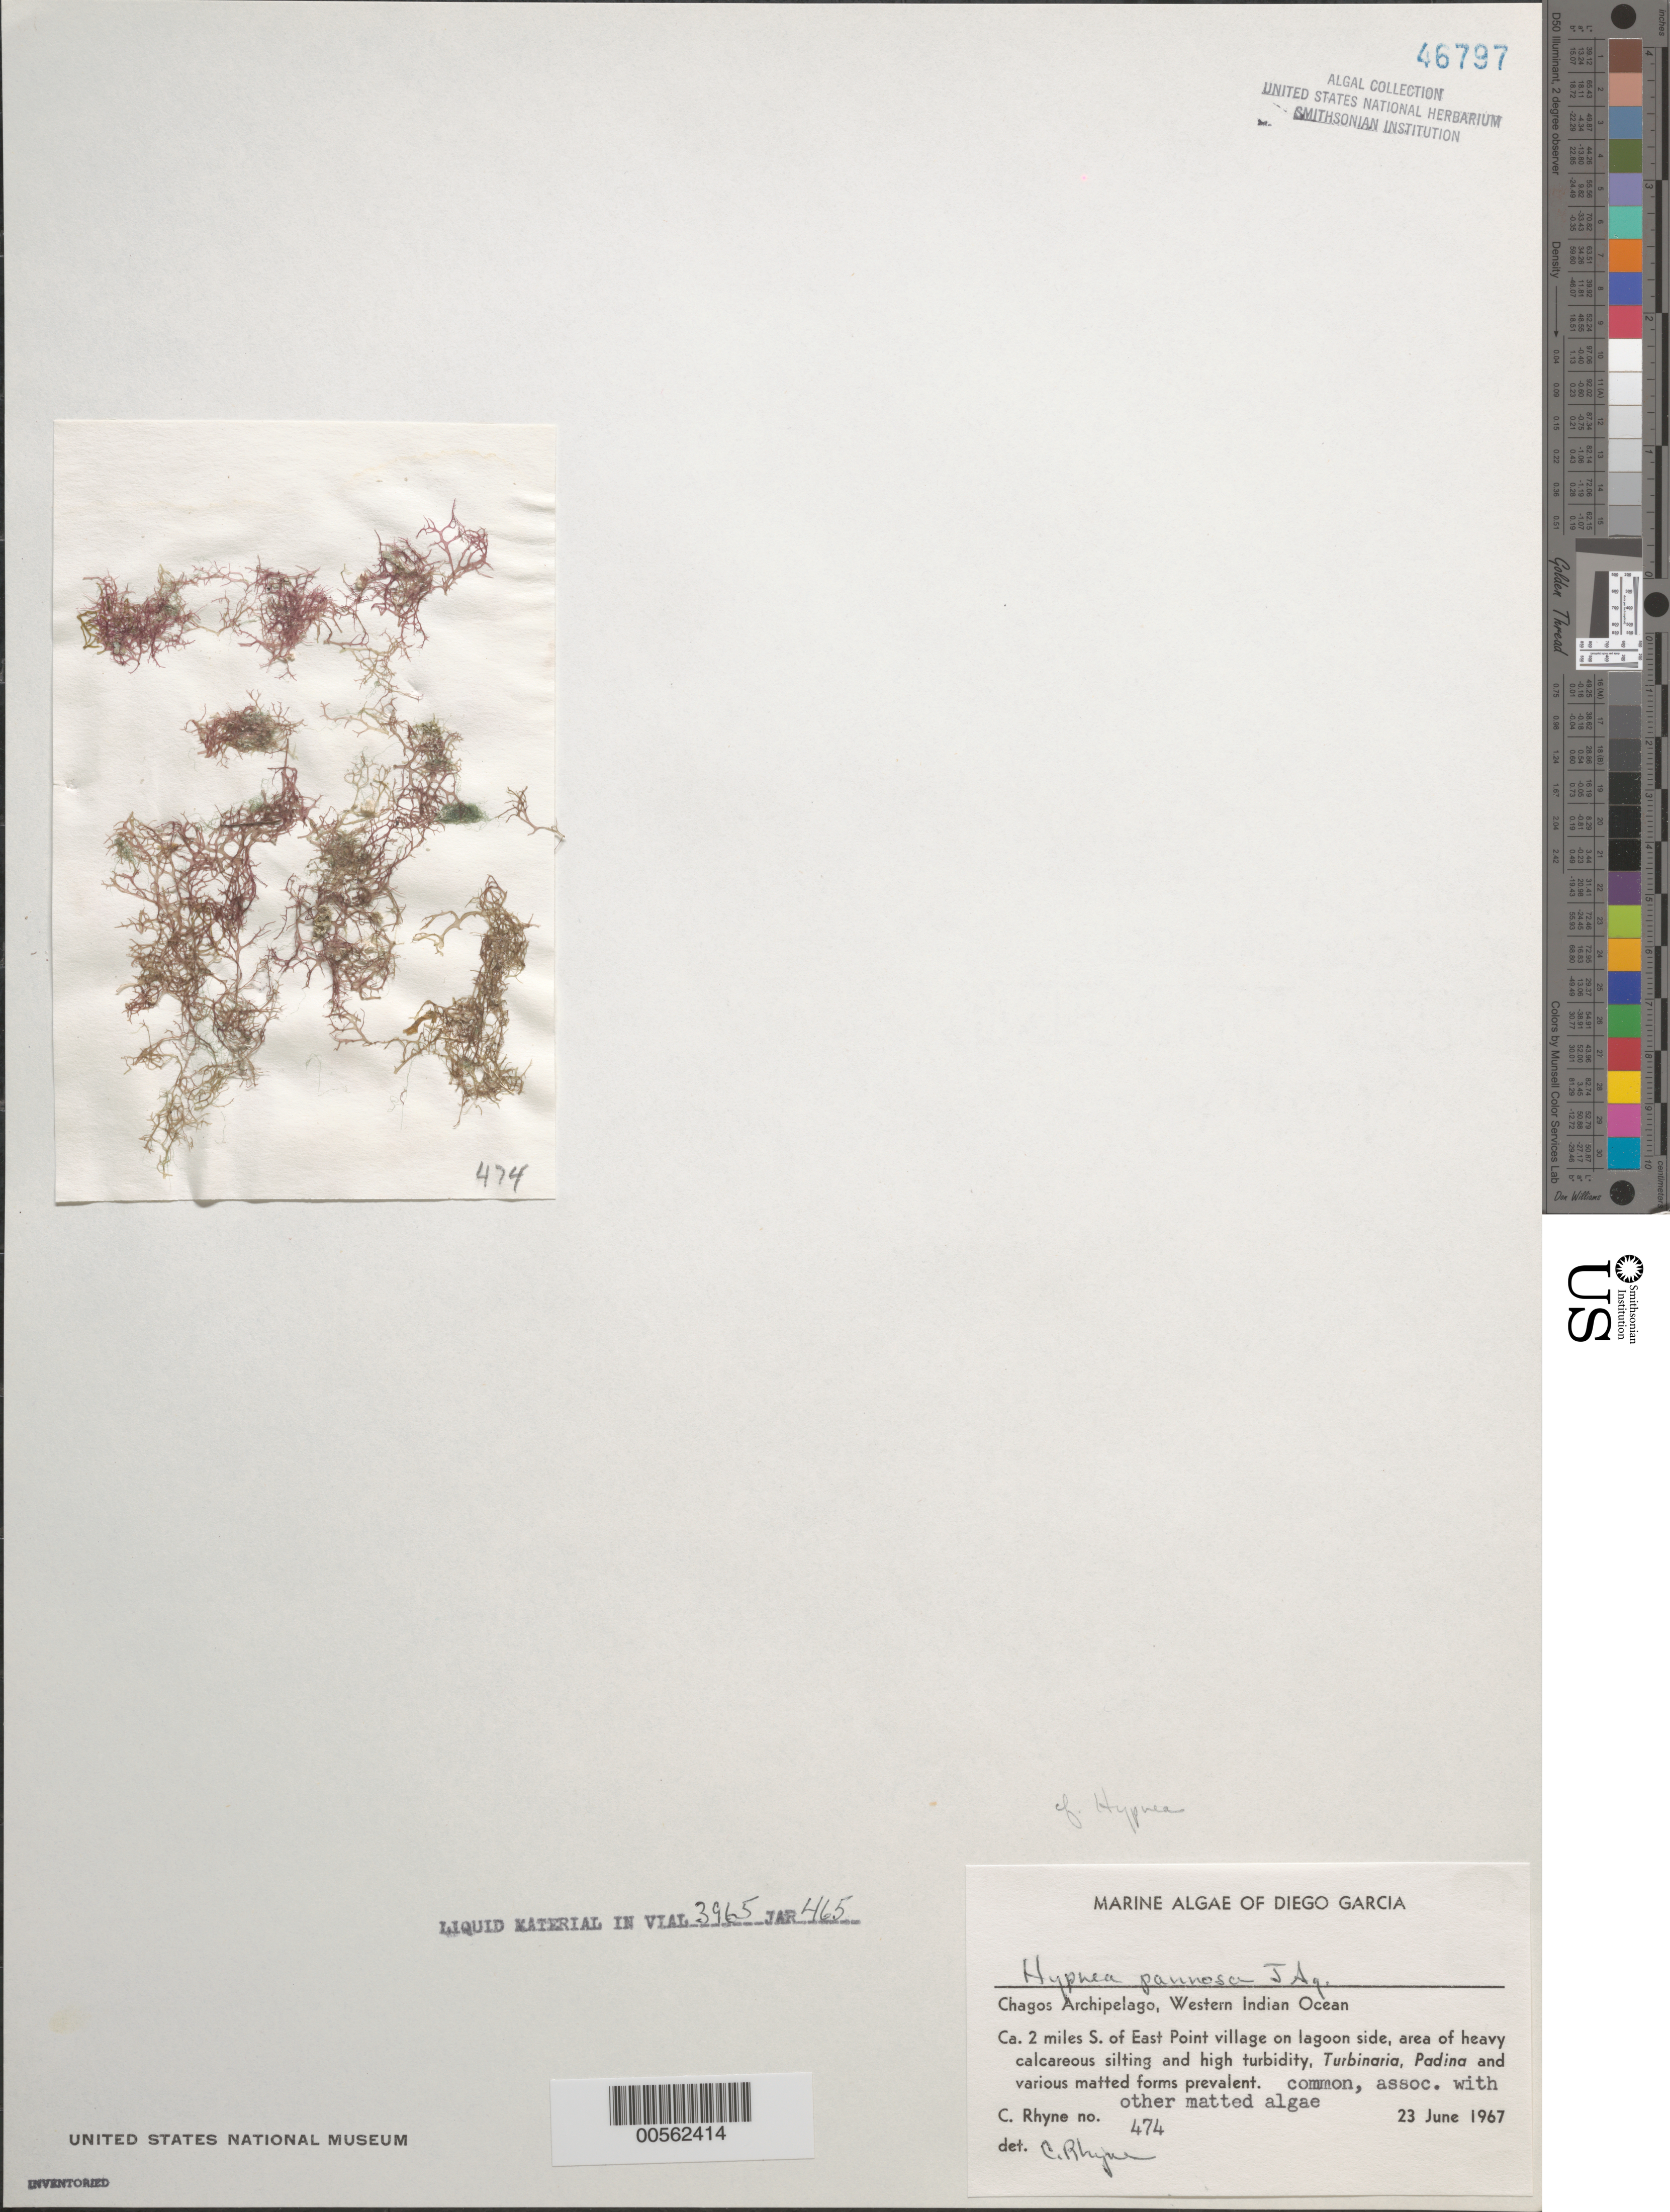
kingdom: Plantae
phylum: Rhodophyta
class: Florideophyceae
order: Gigartinales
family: Cystocloniaceae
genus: Hypnea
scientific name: Hypnea pannosa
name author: J. Agardh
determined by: Rhyne, C. F.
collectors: C. Rhyne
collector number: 474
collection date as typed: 23 Jun 1967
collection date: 1967-06-23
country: British Indian Ocean Territory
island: Diego Garcia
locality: Ca. 2 miles south of East Point Village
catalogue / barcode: US 46797